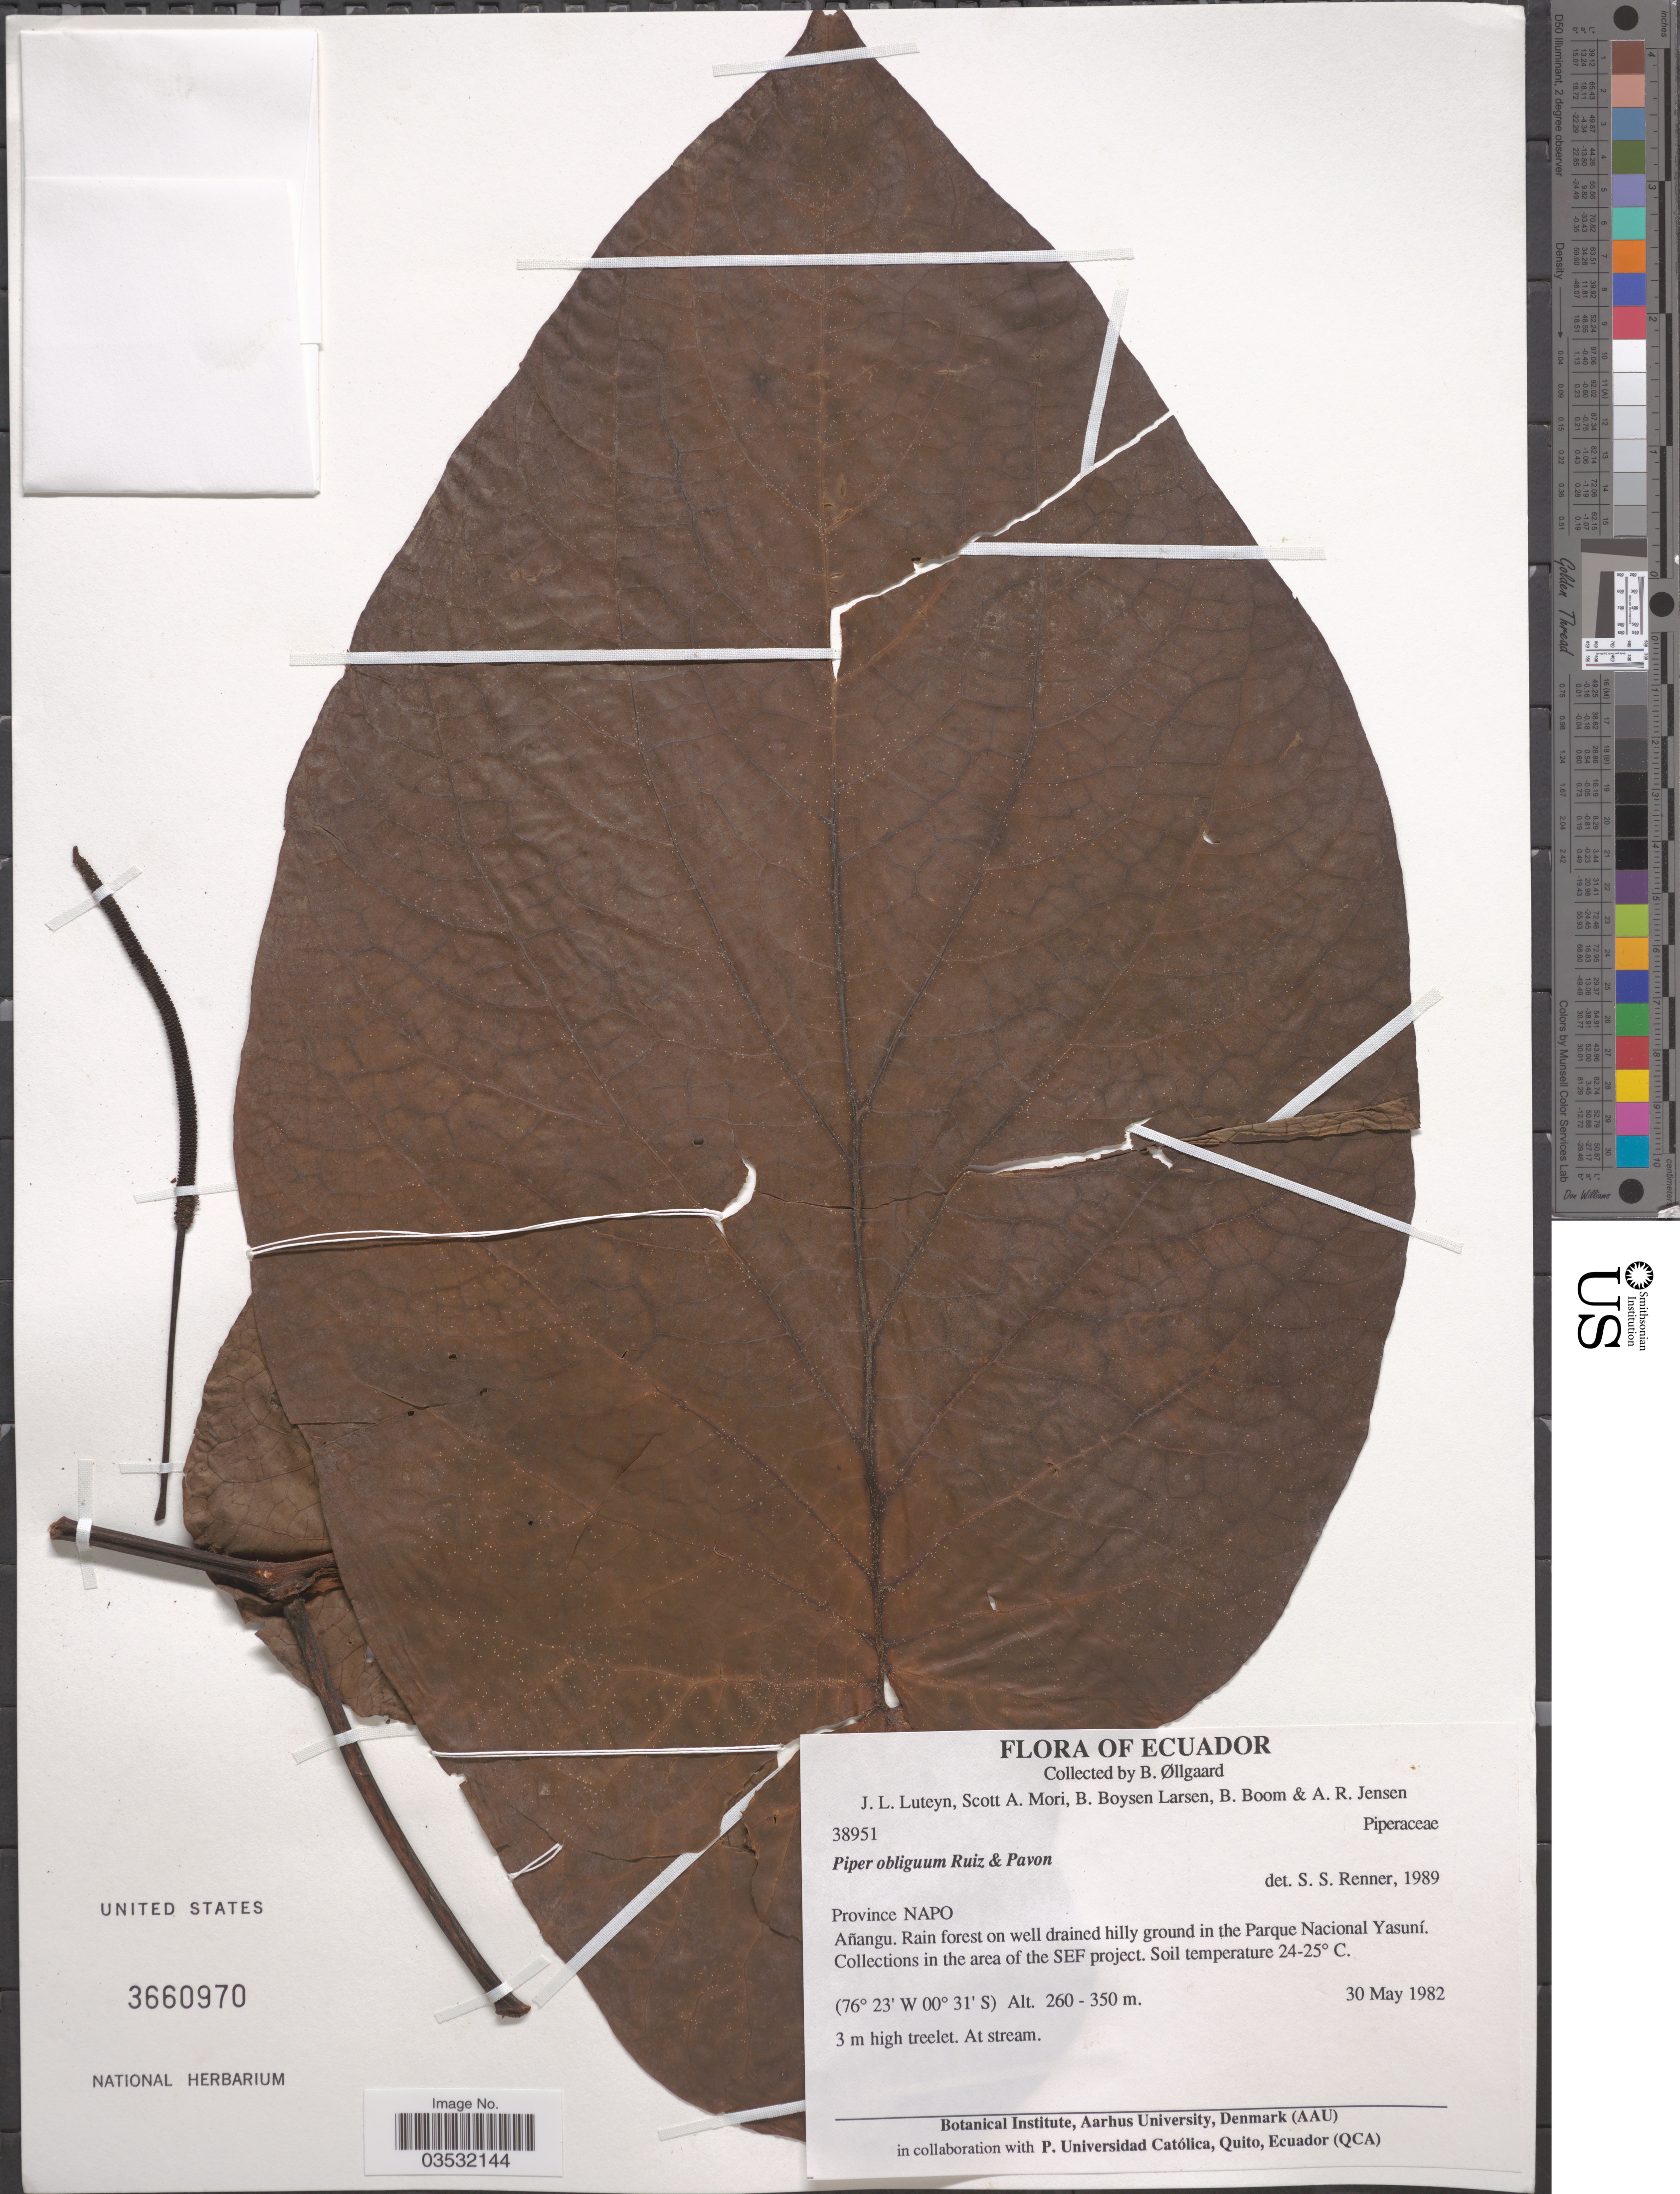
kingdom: Plantae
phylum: Tracheophyta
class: Magnoliopsida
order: Piperales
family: Piperaceae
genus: Piper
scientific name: Piper obliquum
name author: Ruiz & Pav.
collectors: B. Øllgaard, J. Luteyn, S. Mori, B. Boysen Larsen & et al.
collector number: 38951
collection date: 1982-05-30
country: Ecuador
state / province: Napo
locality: Añangu. In the Parque Nacional Yasuní. In the area of the SEF project.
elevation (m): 260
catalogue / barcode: US 3660970